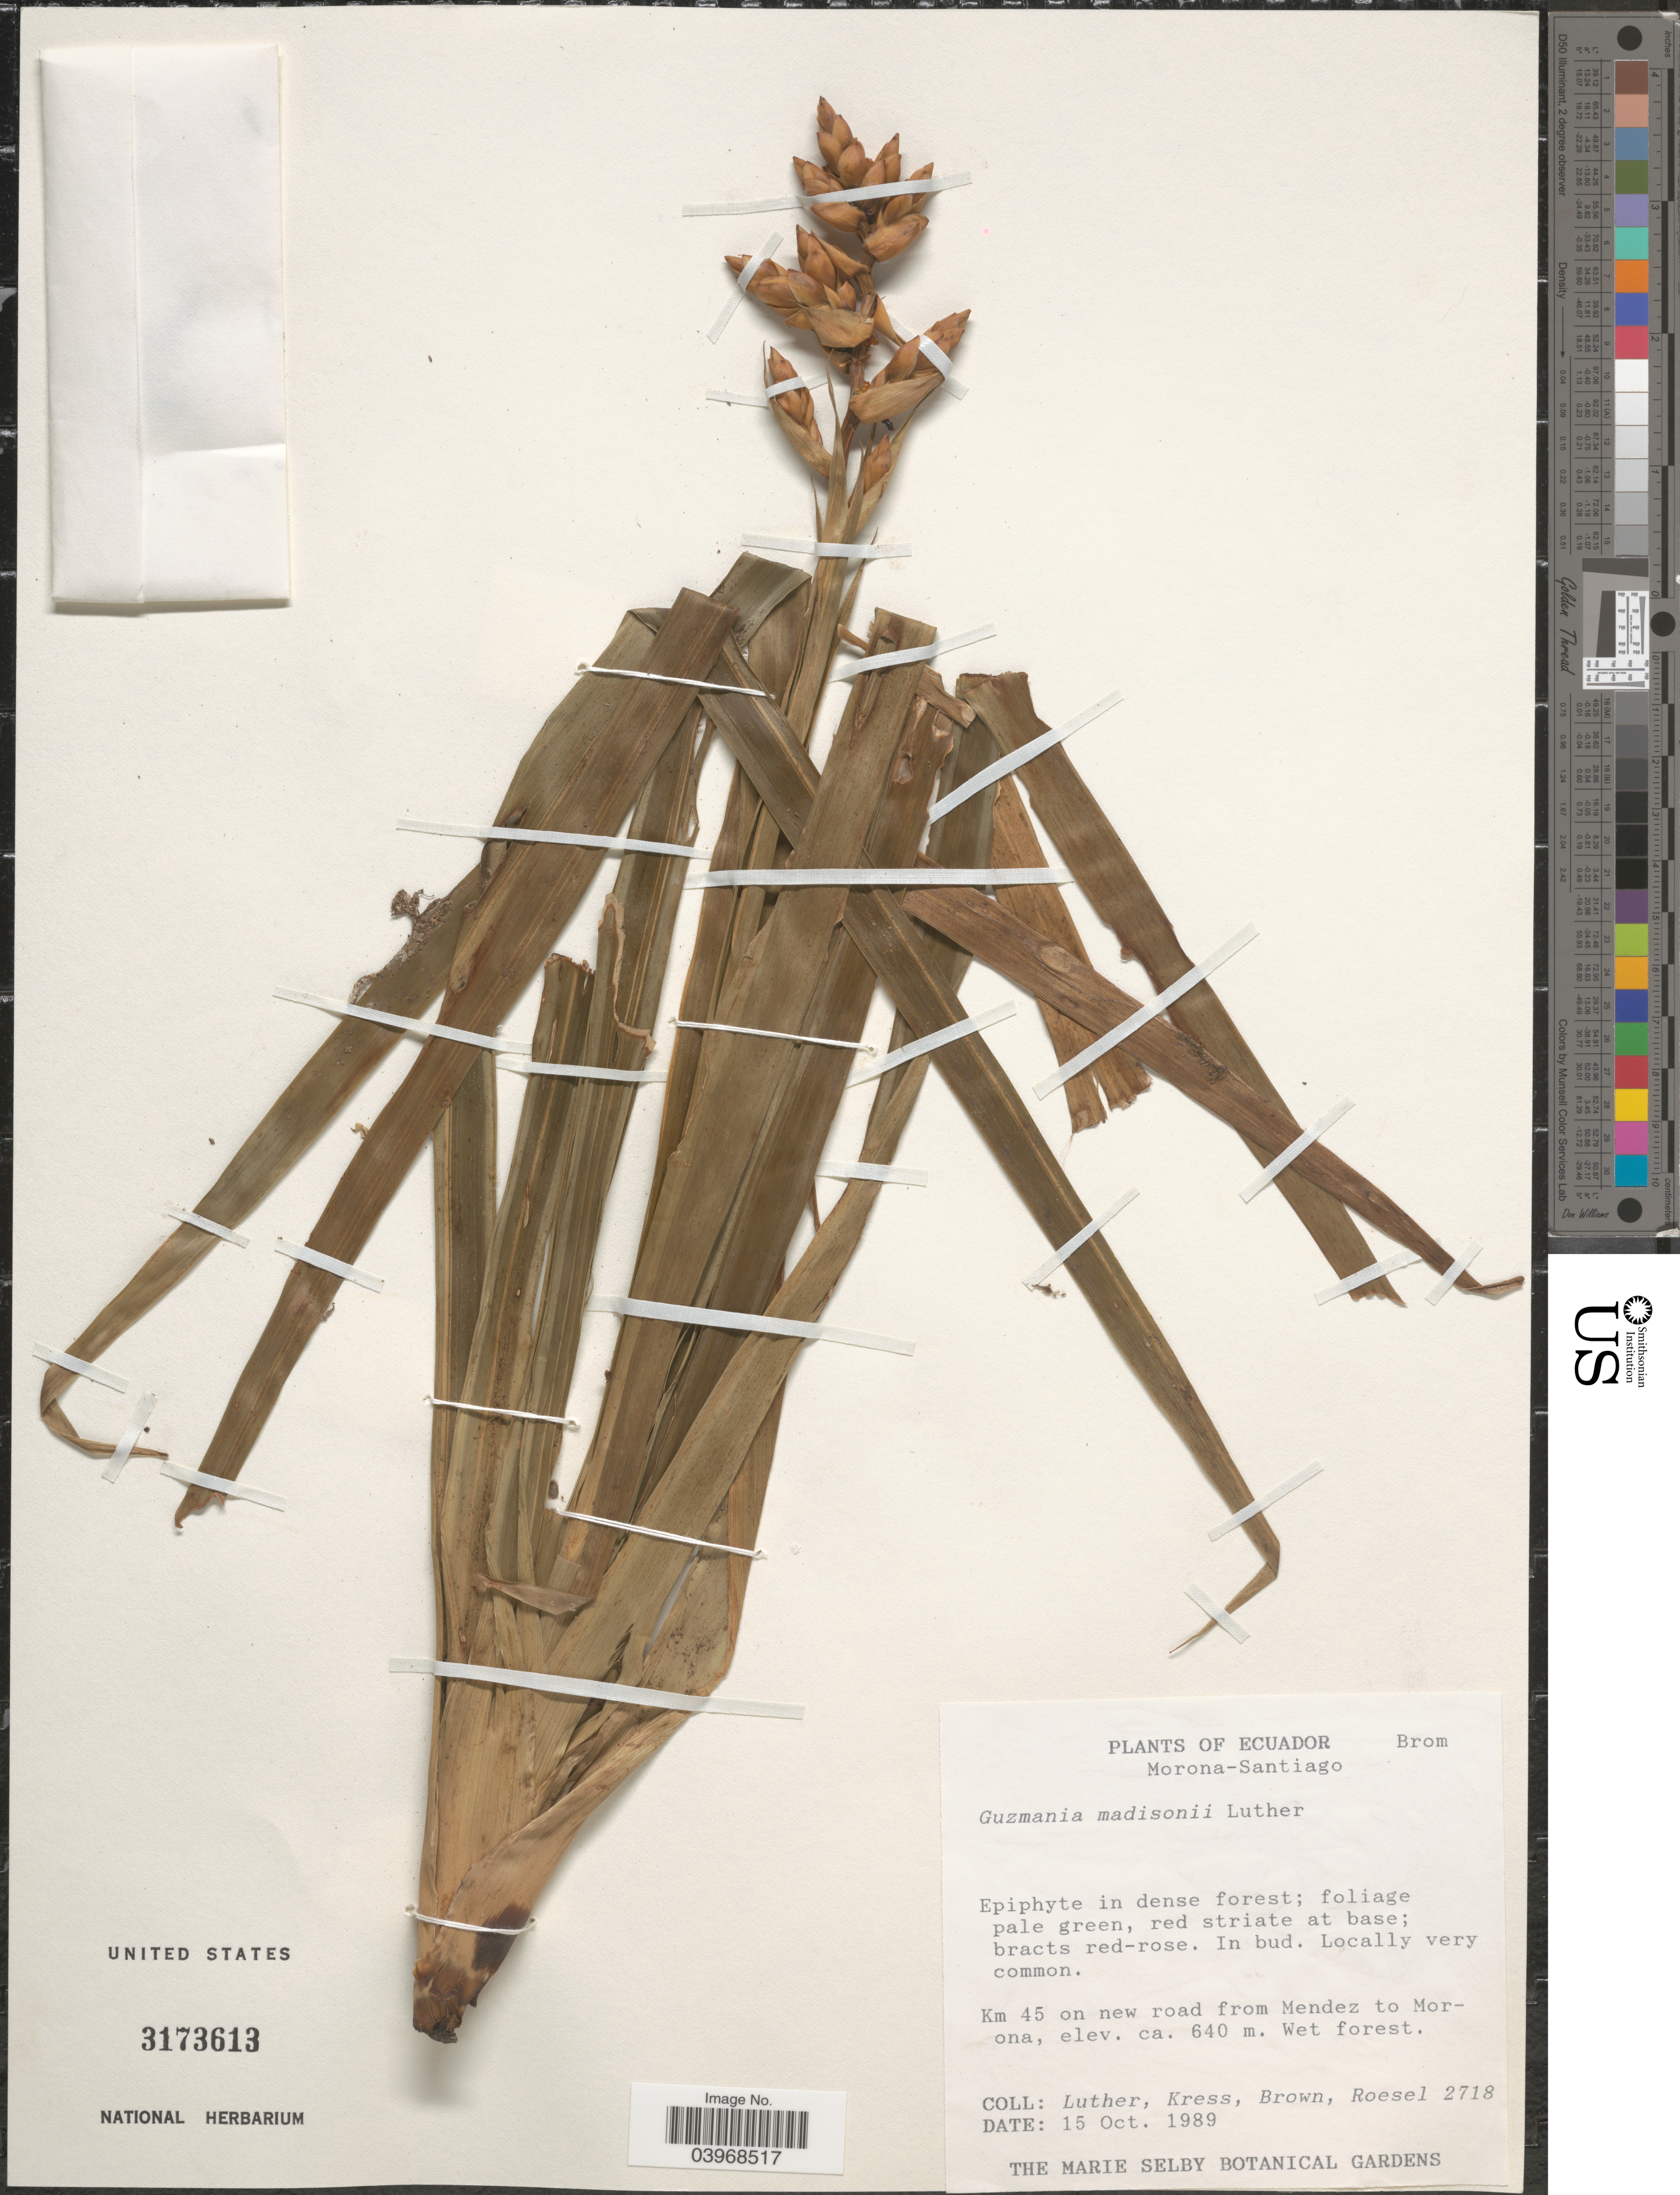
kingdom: Plantae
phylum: Tracheophyta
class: Liliopsida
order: Poales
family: Bromeliaceae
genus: Guzmania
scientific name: Guzmania madisonii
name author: H.E. Luther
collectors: -- Luther, -- Kress, -- Brown & Roesel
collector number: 2718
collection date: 1989-10-15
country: Ecuador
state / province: Morona-Santiago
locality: Km 45 on new road from Mendez to Morona.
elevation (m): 640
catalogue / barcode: US 3173613